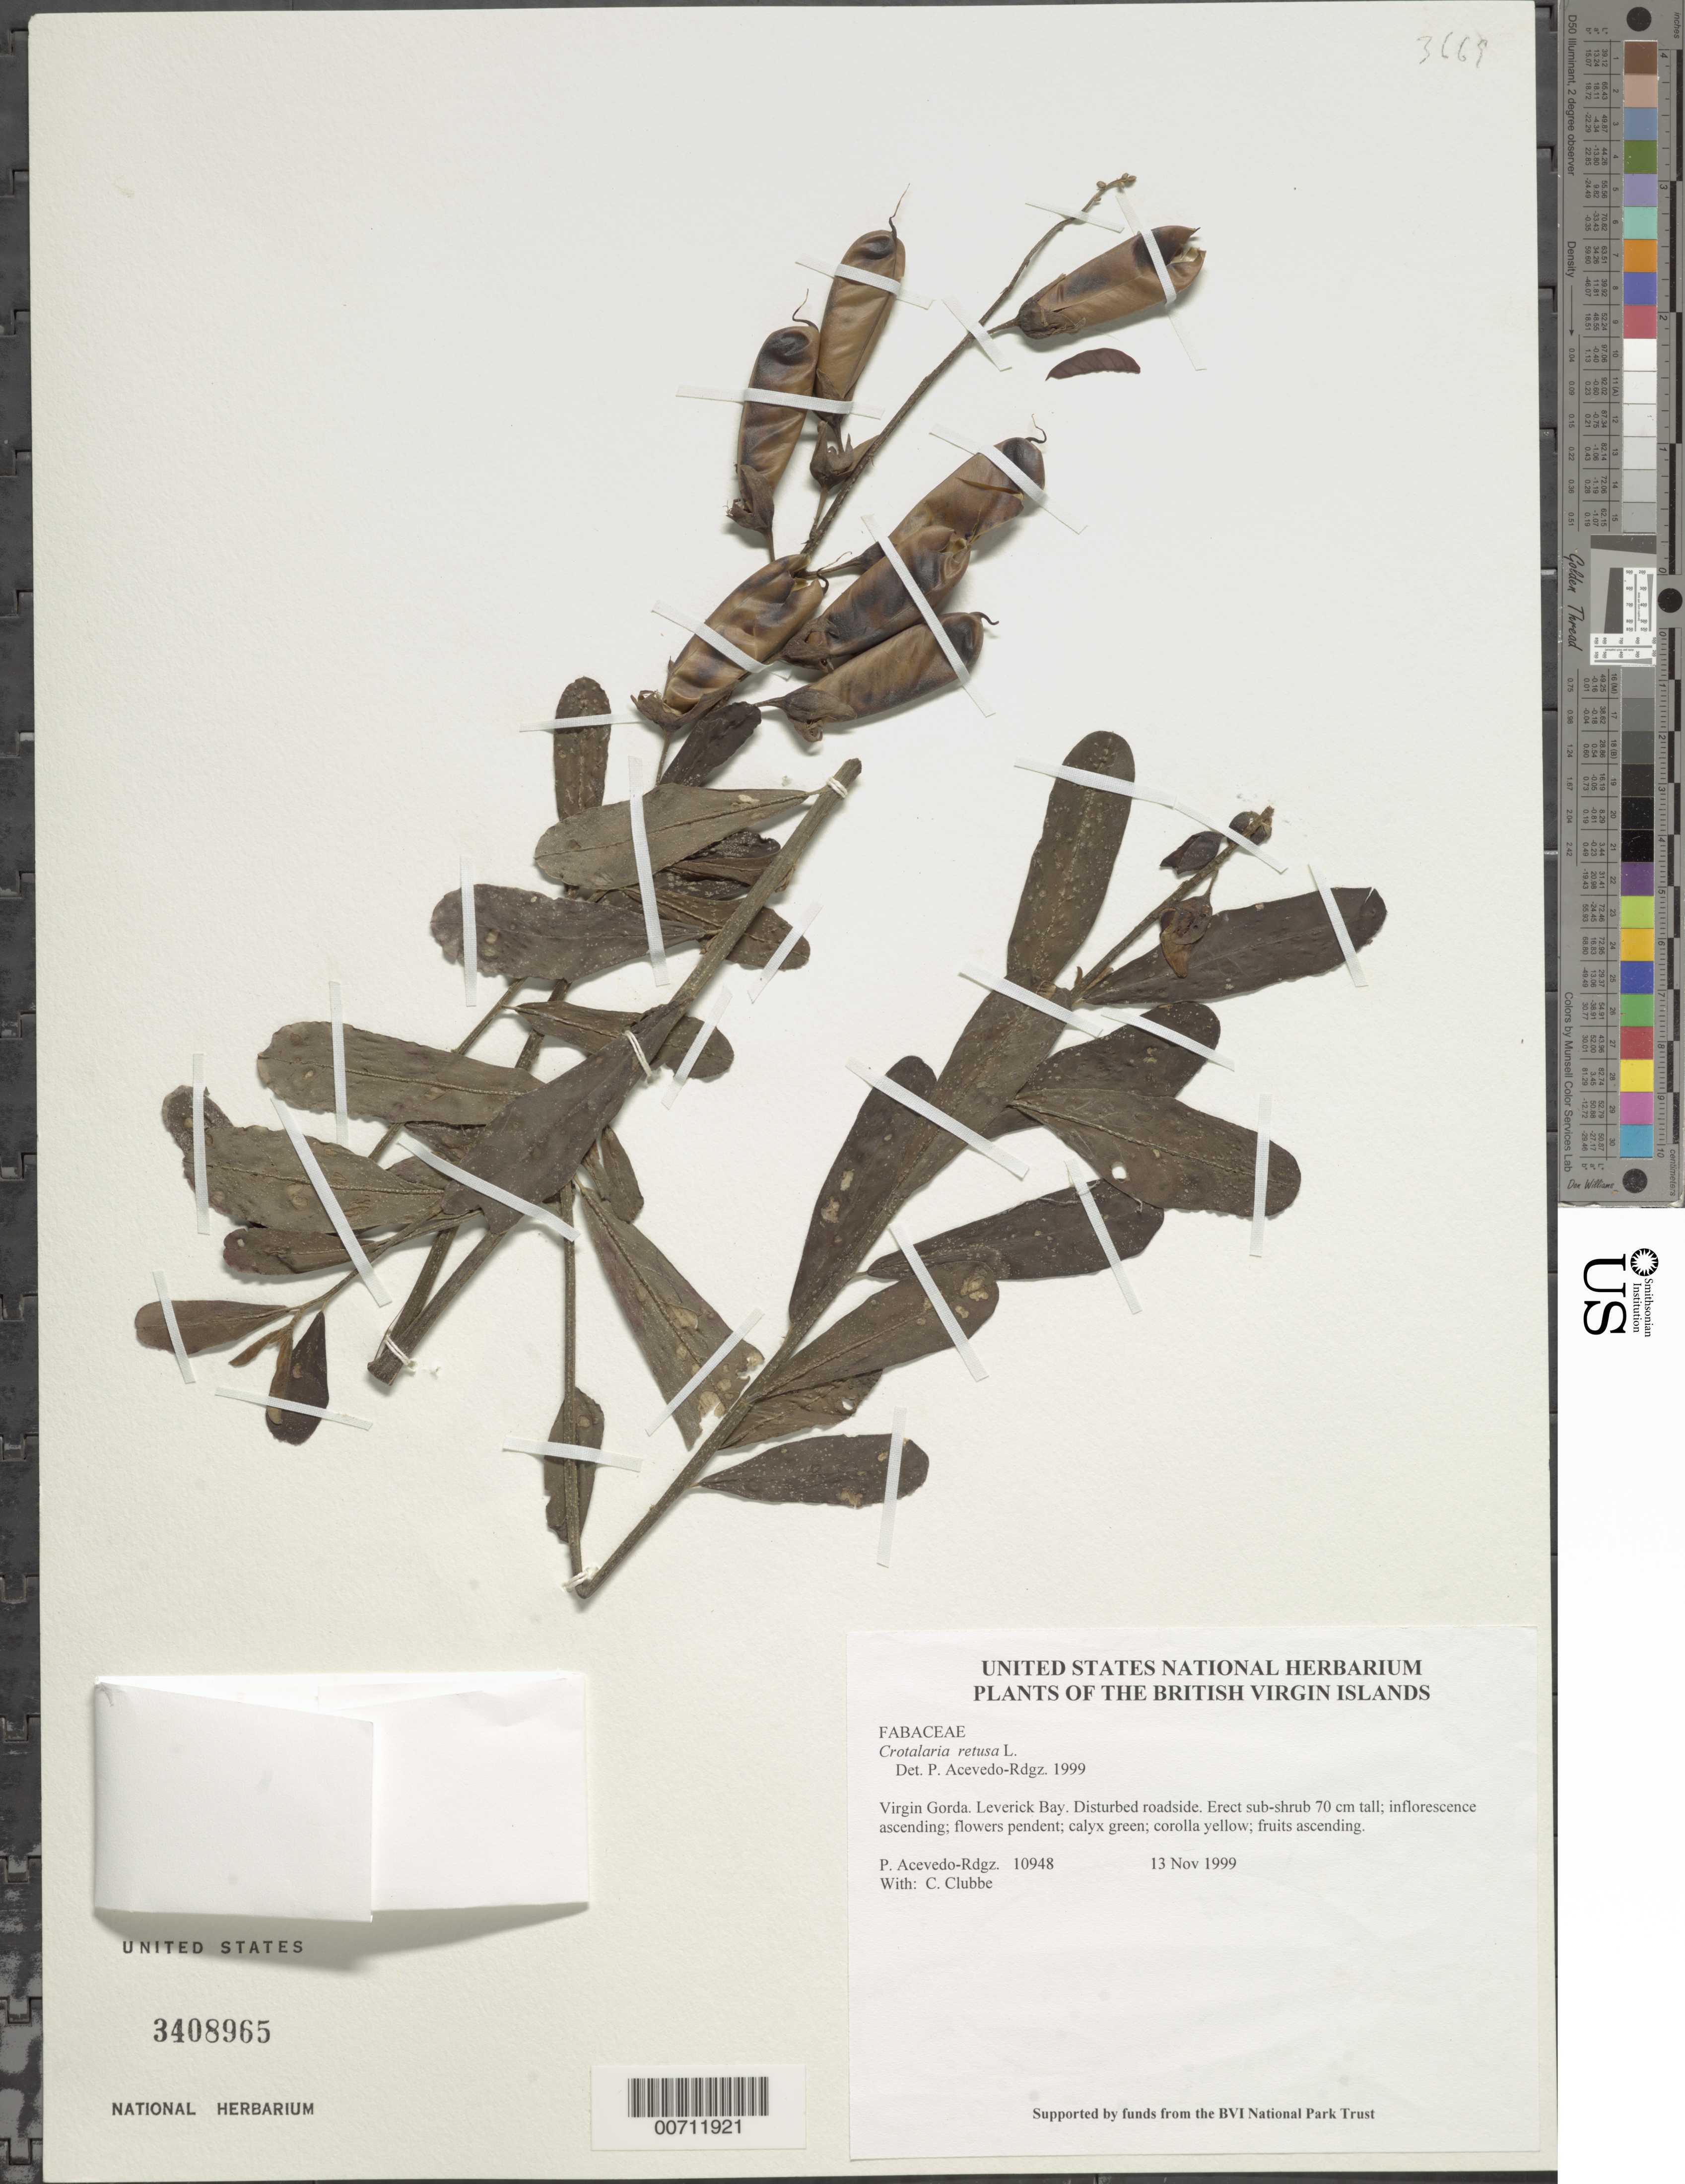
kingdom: Plantae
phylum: Tracheophyta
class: Magnoliopsida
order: Fabales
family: Fabaceae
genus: Crotalaria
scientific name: Crotalaria retusa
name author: L.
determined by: Acevedo-Rodríguez, P., (BOT), Smithsonian Institution - National Museum of Natural History (UNITED STATES)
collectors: P. Acevedo-Rodr., C. Clubbe, M. Gillman & C. Hankamer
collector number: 10948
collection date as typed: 13 Nov 1999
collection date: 1999-11-13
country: British Virgin Islands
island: Virgin Gorda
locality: Leverick Bay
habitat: Disturbed roadside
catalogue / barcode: US 3408965